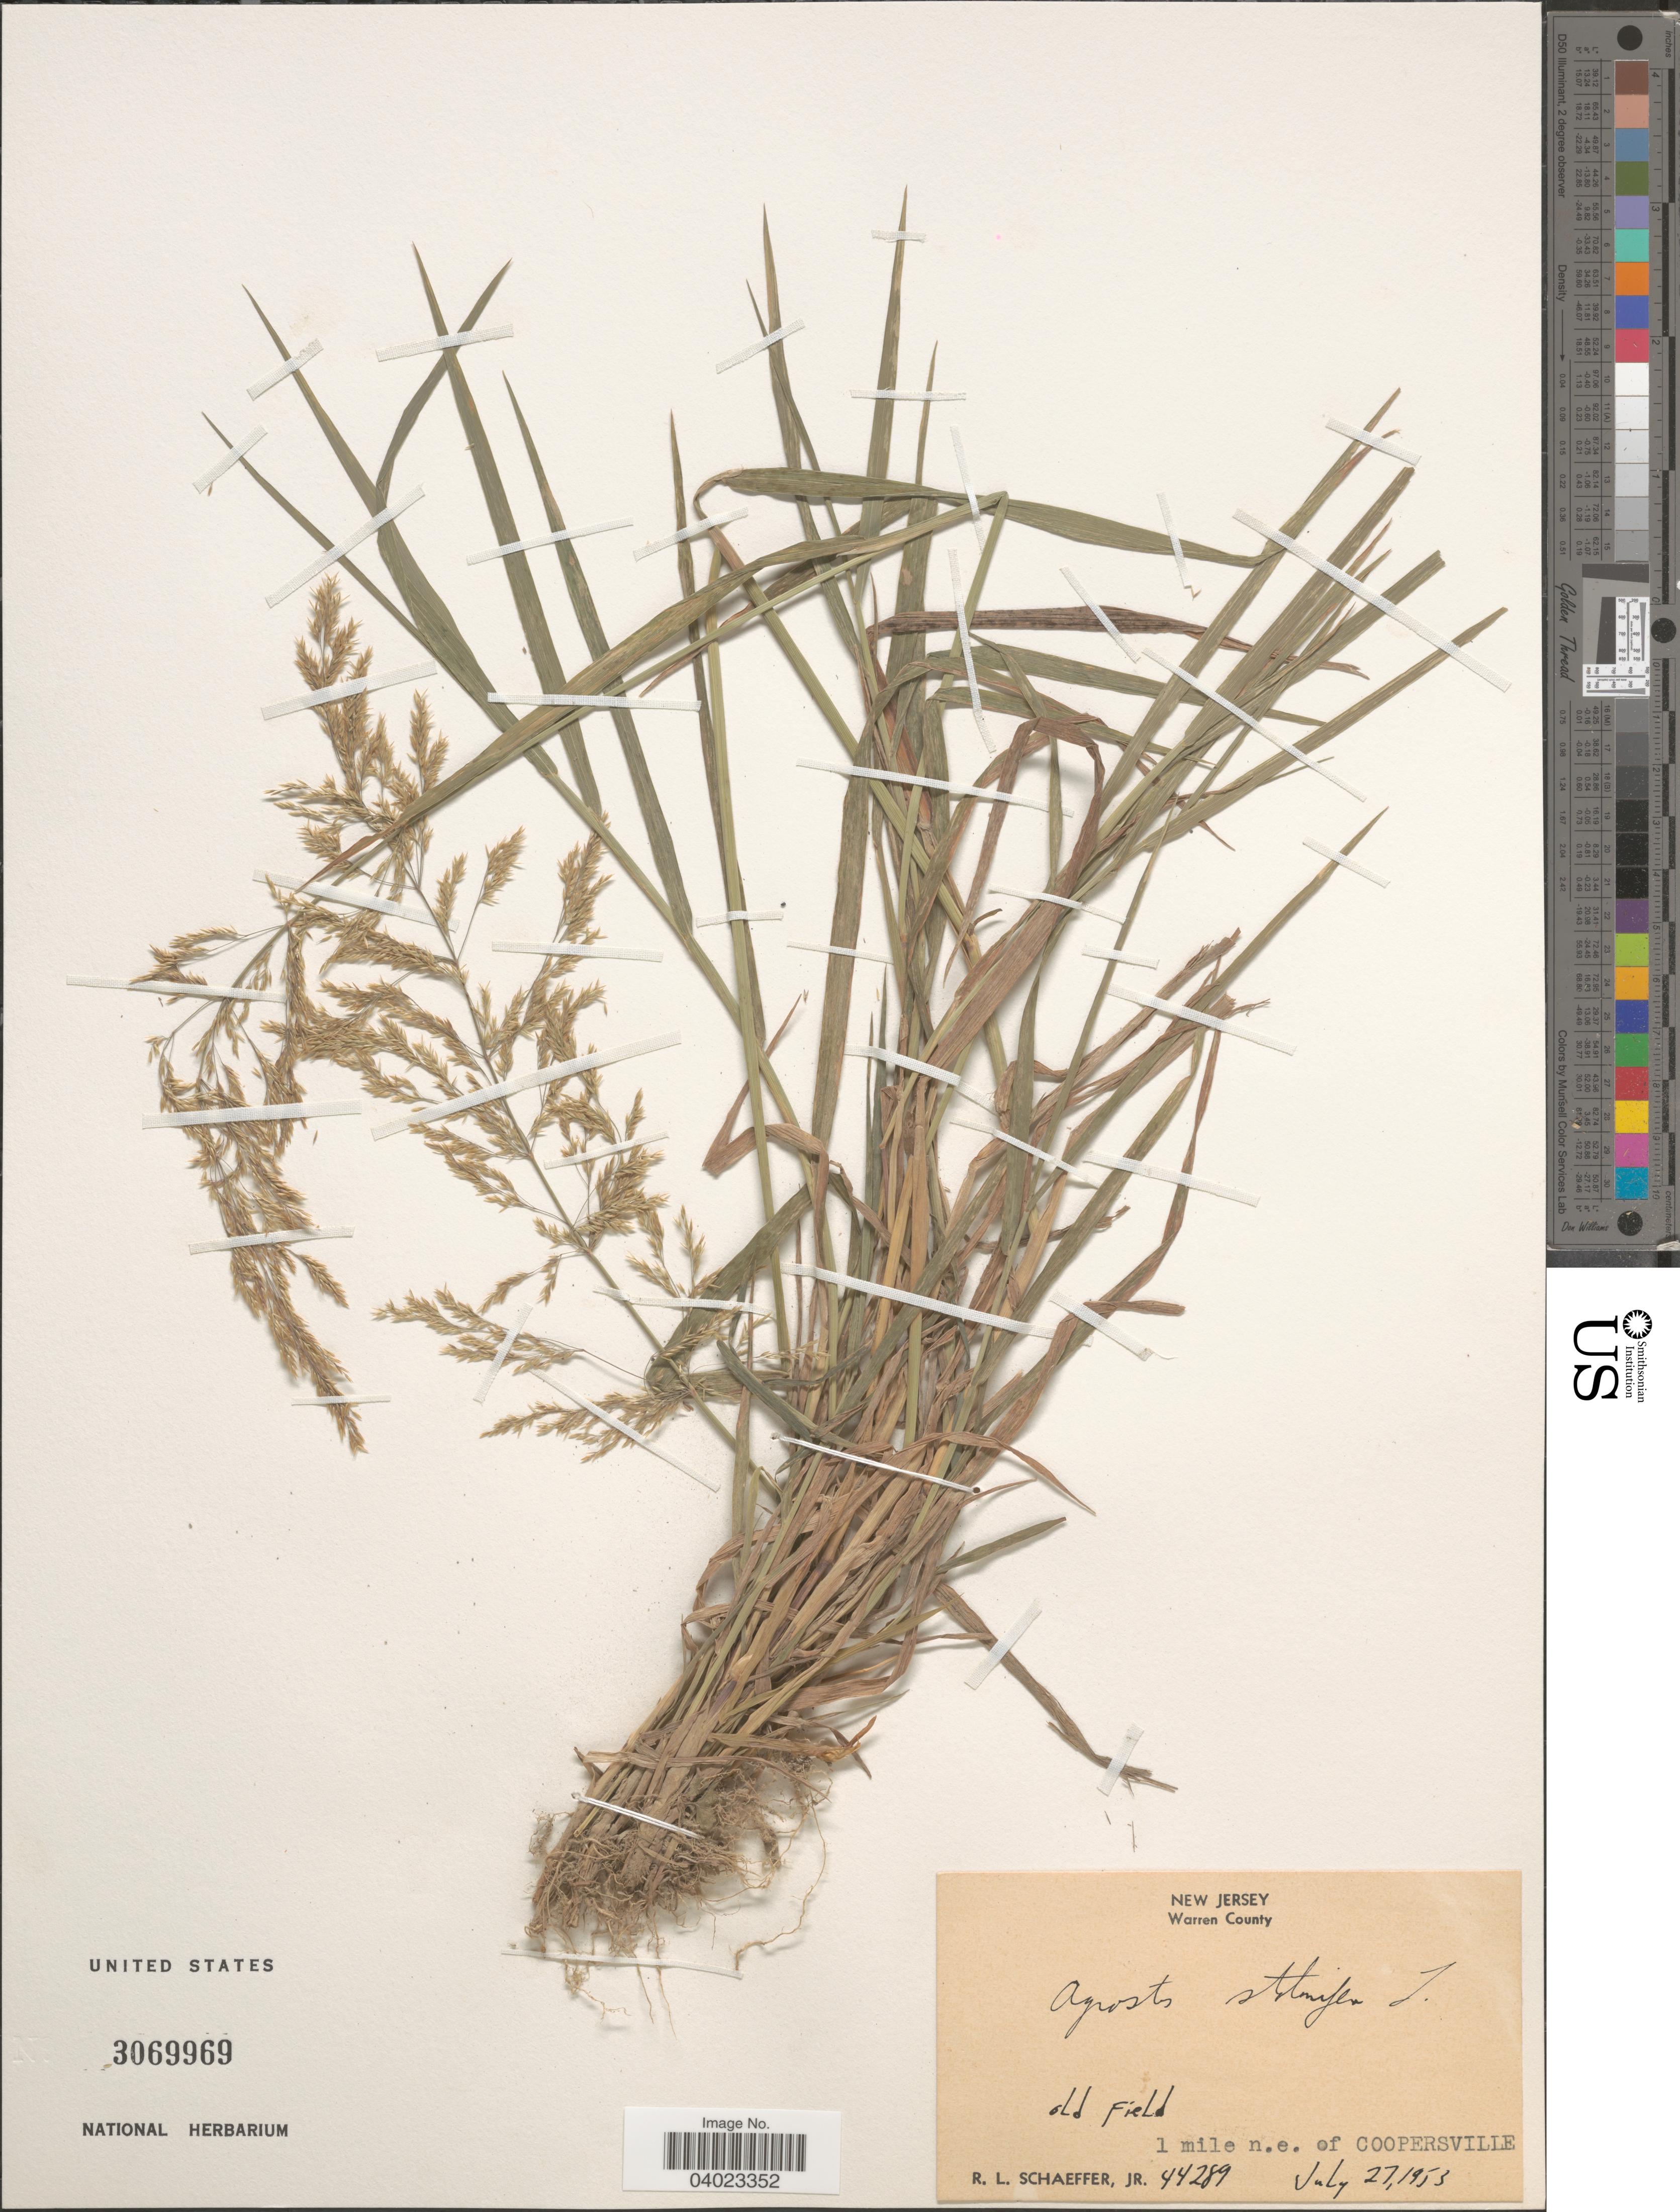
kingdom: Plantae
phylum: Tracheophyta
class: Liliopsida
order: Poales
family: Poaceae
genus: Agrostis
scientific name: Agrostis stolonifera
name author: L.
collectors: R. L. Schaeffer Jr.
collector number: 44289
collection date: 1953-07-27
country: United States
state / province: New Jersey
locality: Warren County. Old field 1 mile n.e. of Coopersville.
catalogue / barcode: US 3069969